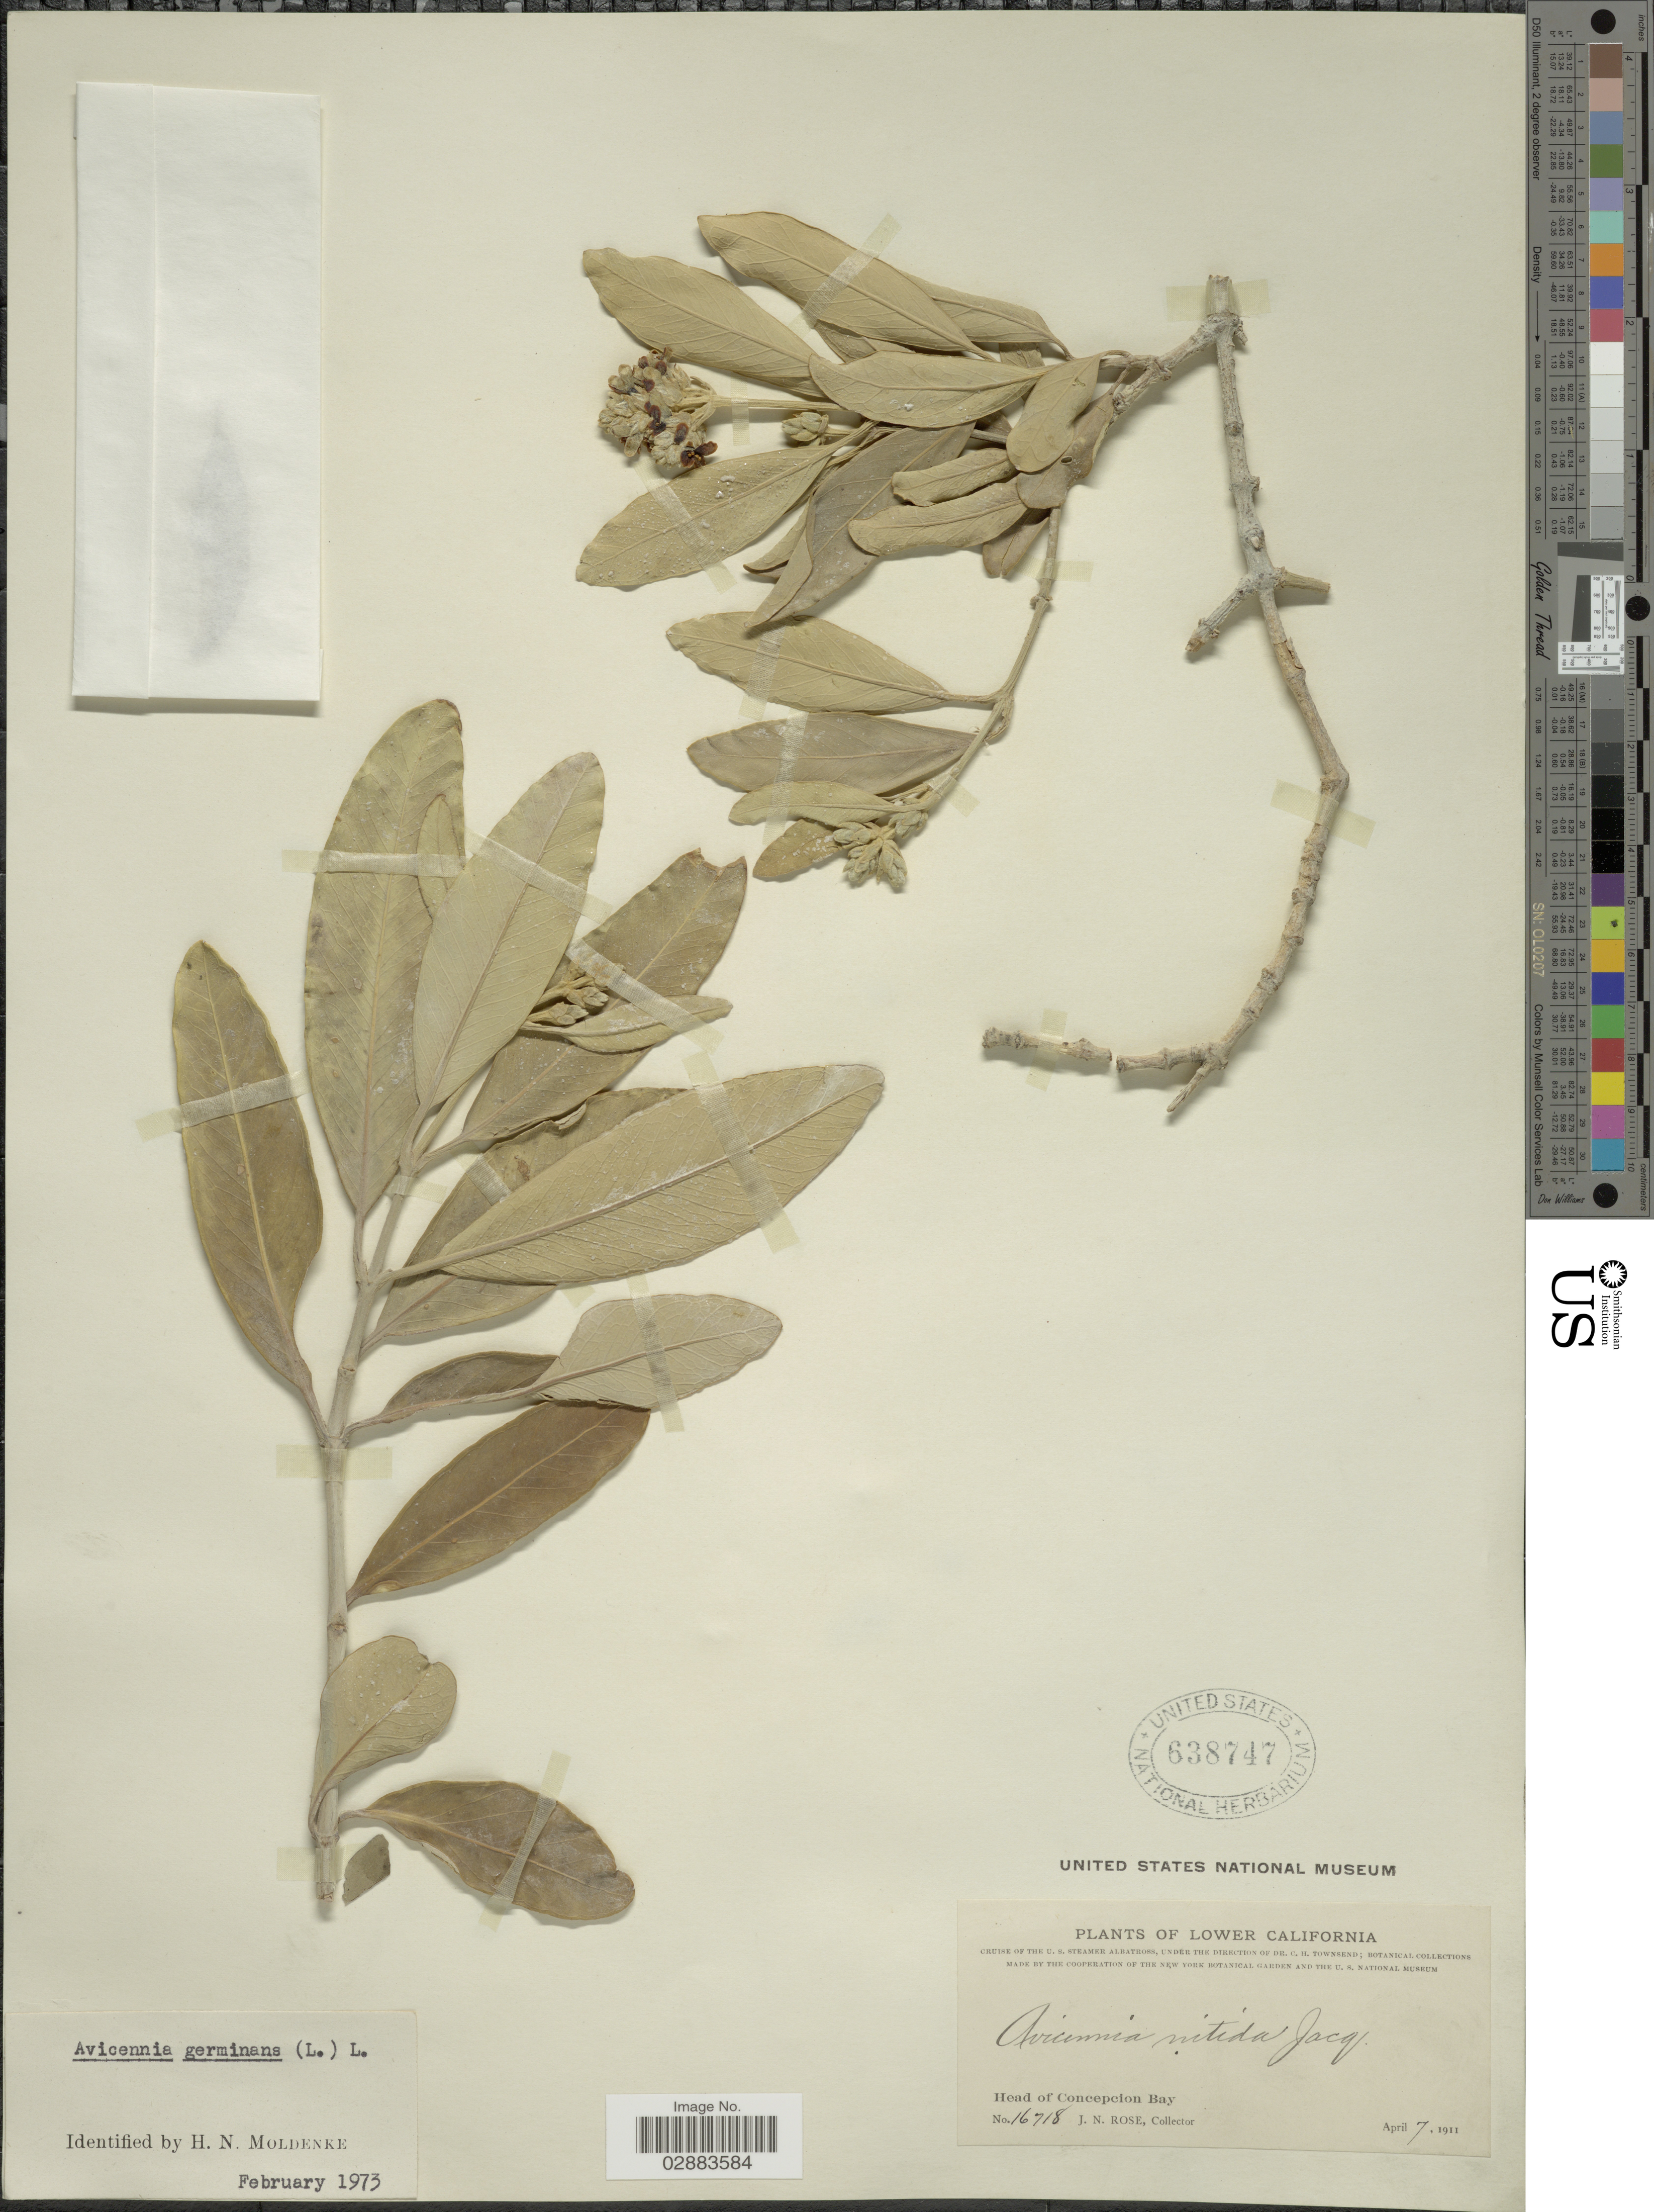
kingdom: Plantae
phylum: Tracheophyta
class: Magnoliopsida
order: Lamiales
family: Acanthaceae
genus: Avicennia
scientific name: Avicennia germinans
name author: (L.) L.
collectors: J. N. Rose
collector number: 16718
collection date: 1911-04-07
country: Mexico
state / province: Baja California Sur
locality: Lower California. Head of Concepcion Bay.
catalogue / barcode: US 638747